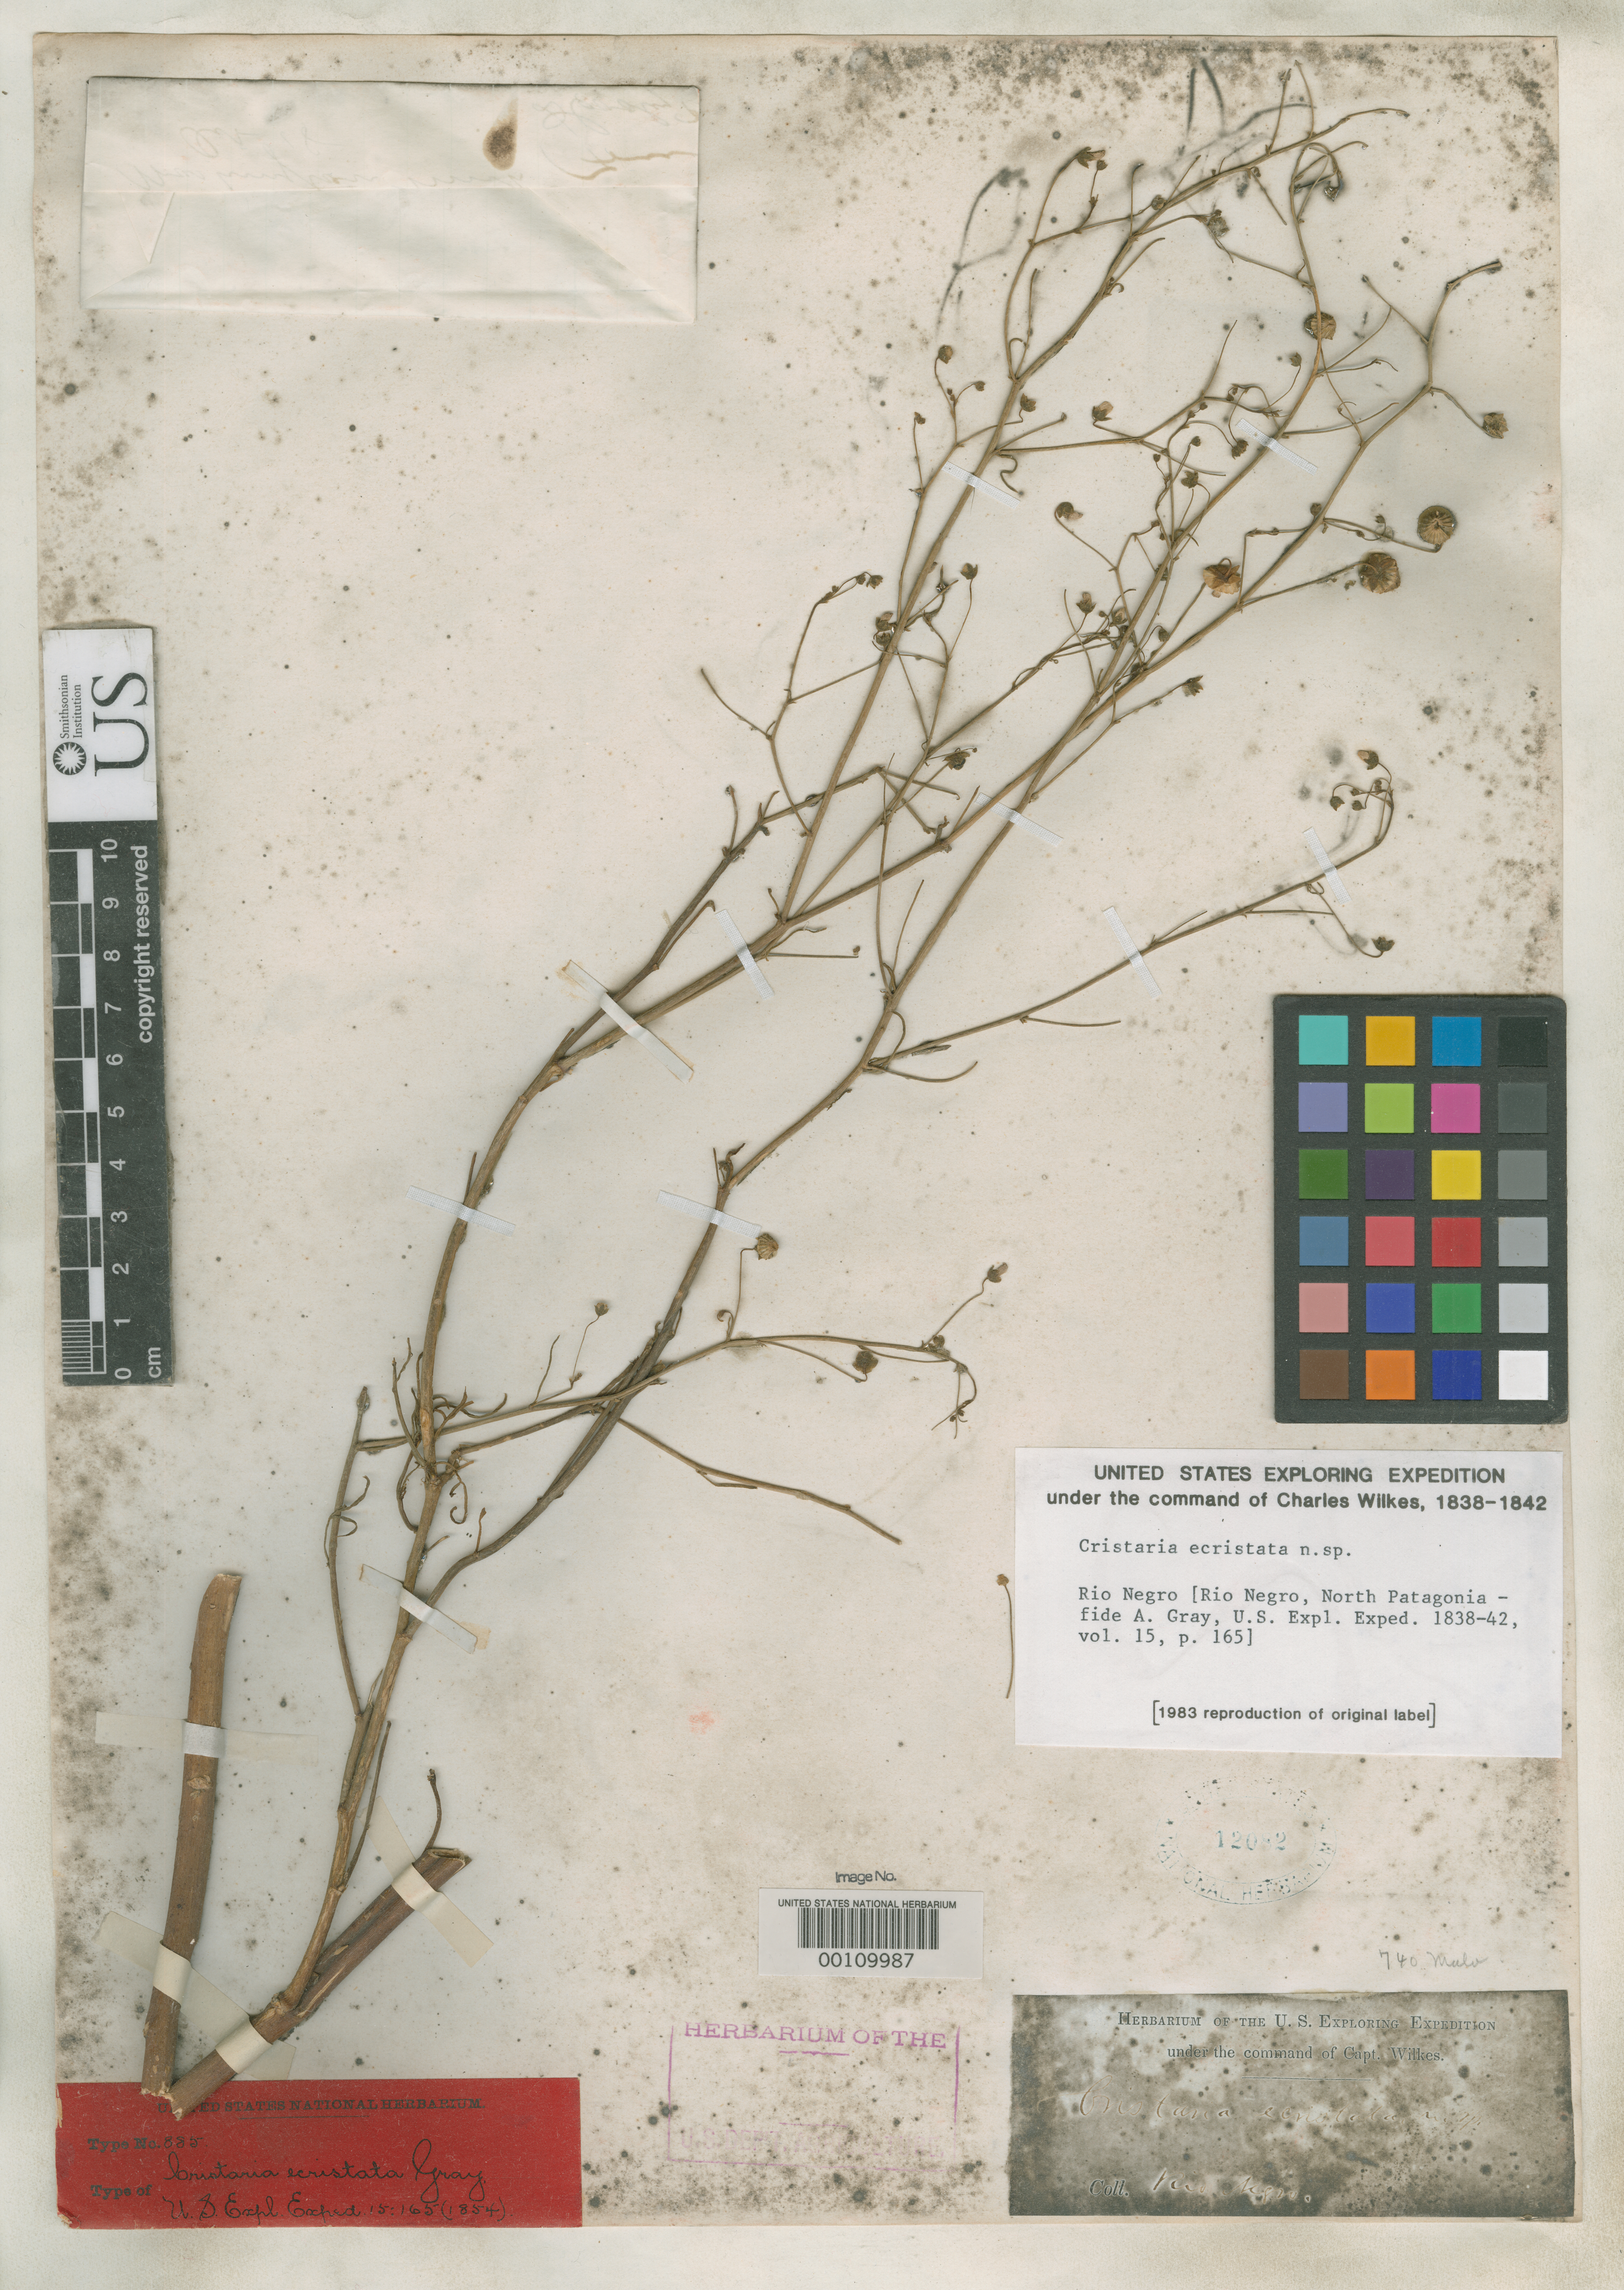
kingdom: Plantae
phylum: Tracheophyta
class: Magnoliopsida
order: Malvales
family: Malvaceae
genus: Cristaria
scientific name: Cristaria ecristata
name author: A. Gray in Wilkes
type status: Holotype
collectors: Wilkes Explor. Exped.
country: Argentina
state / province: Río Negro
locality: N Patagonia.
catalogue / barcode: US 12082